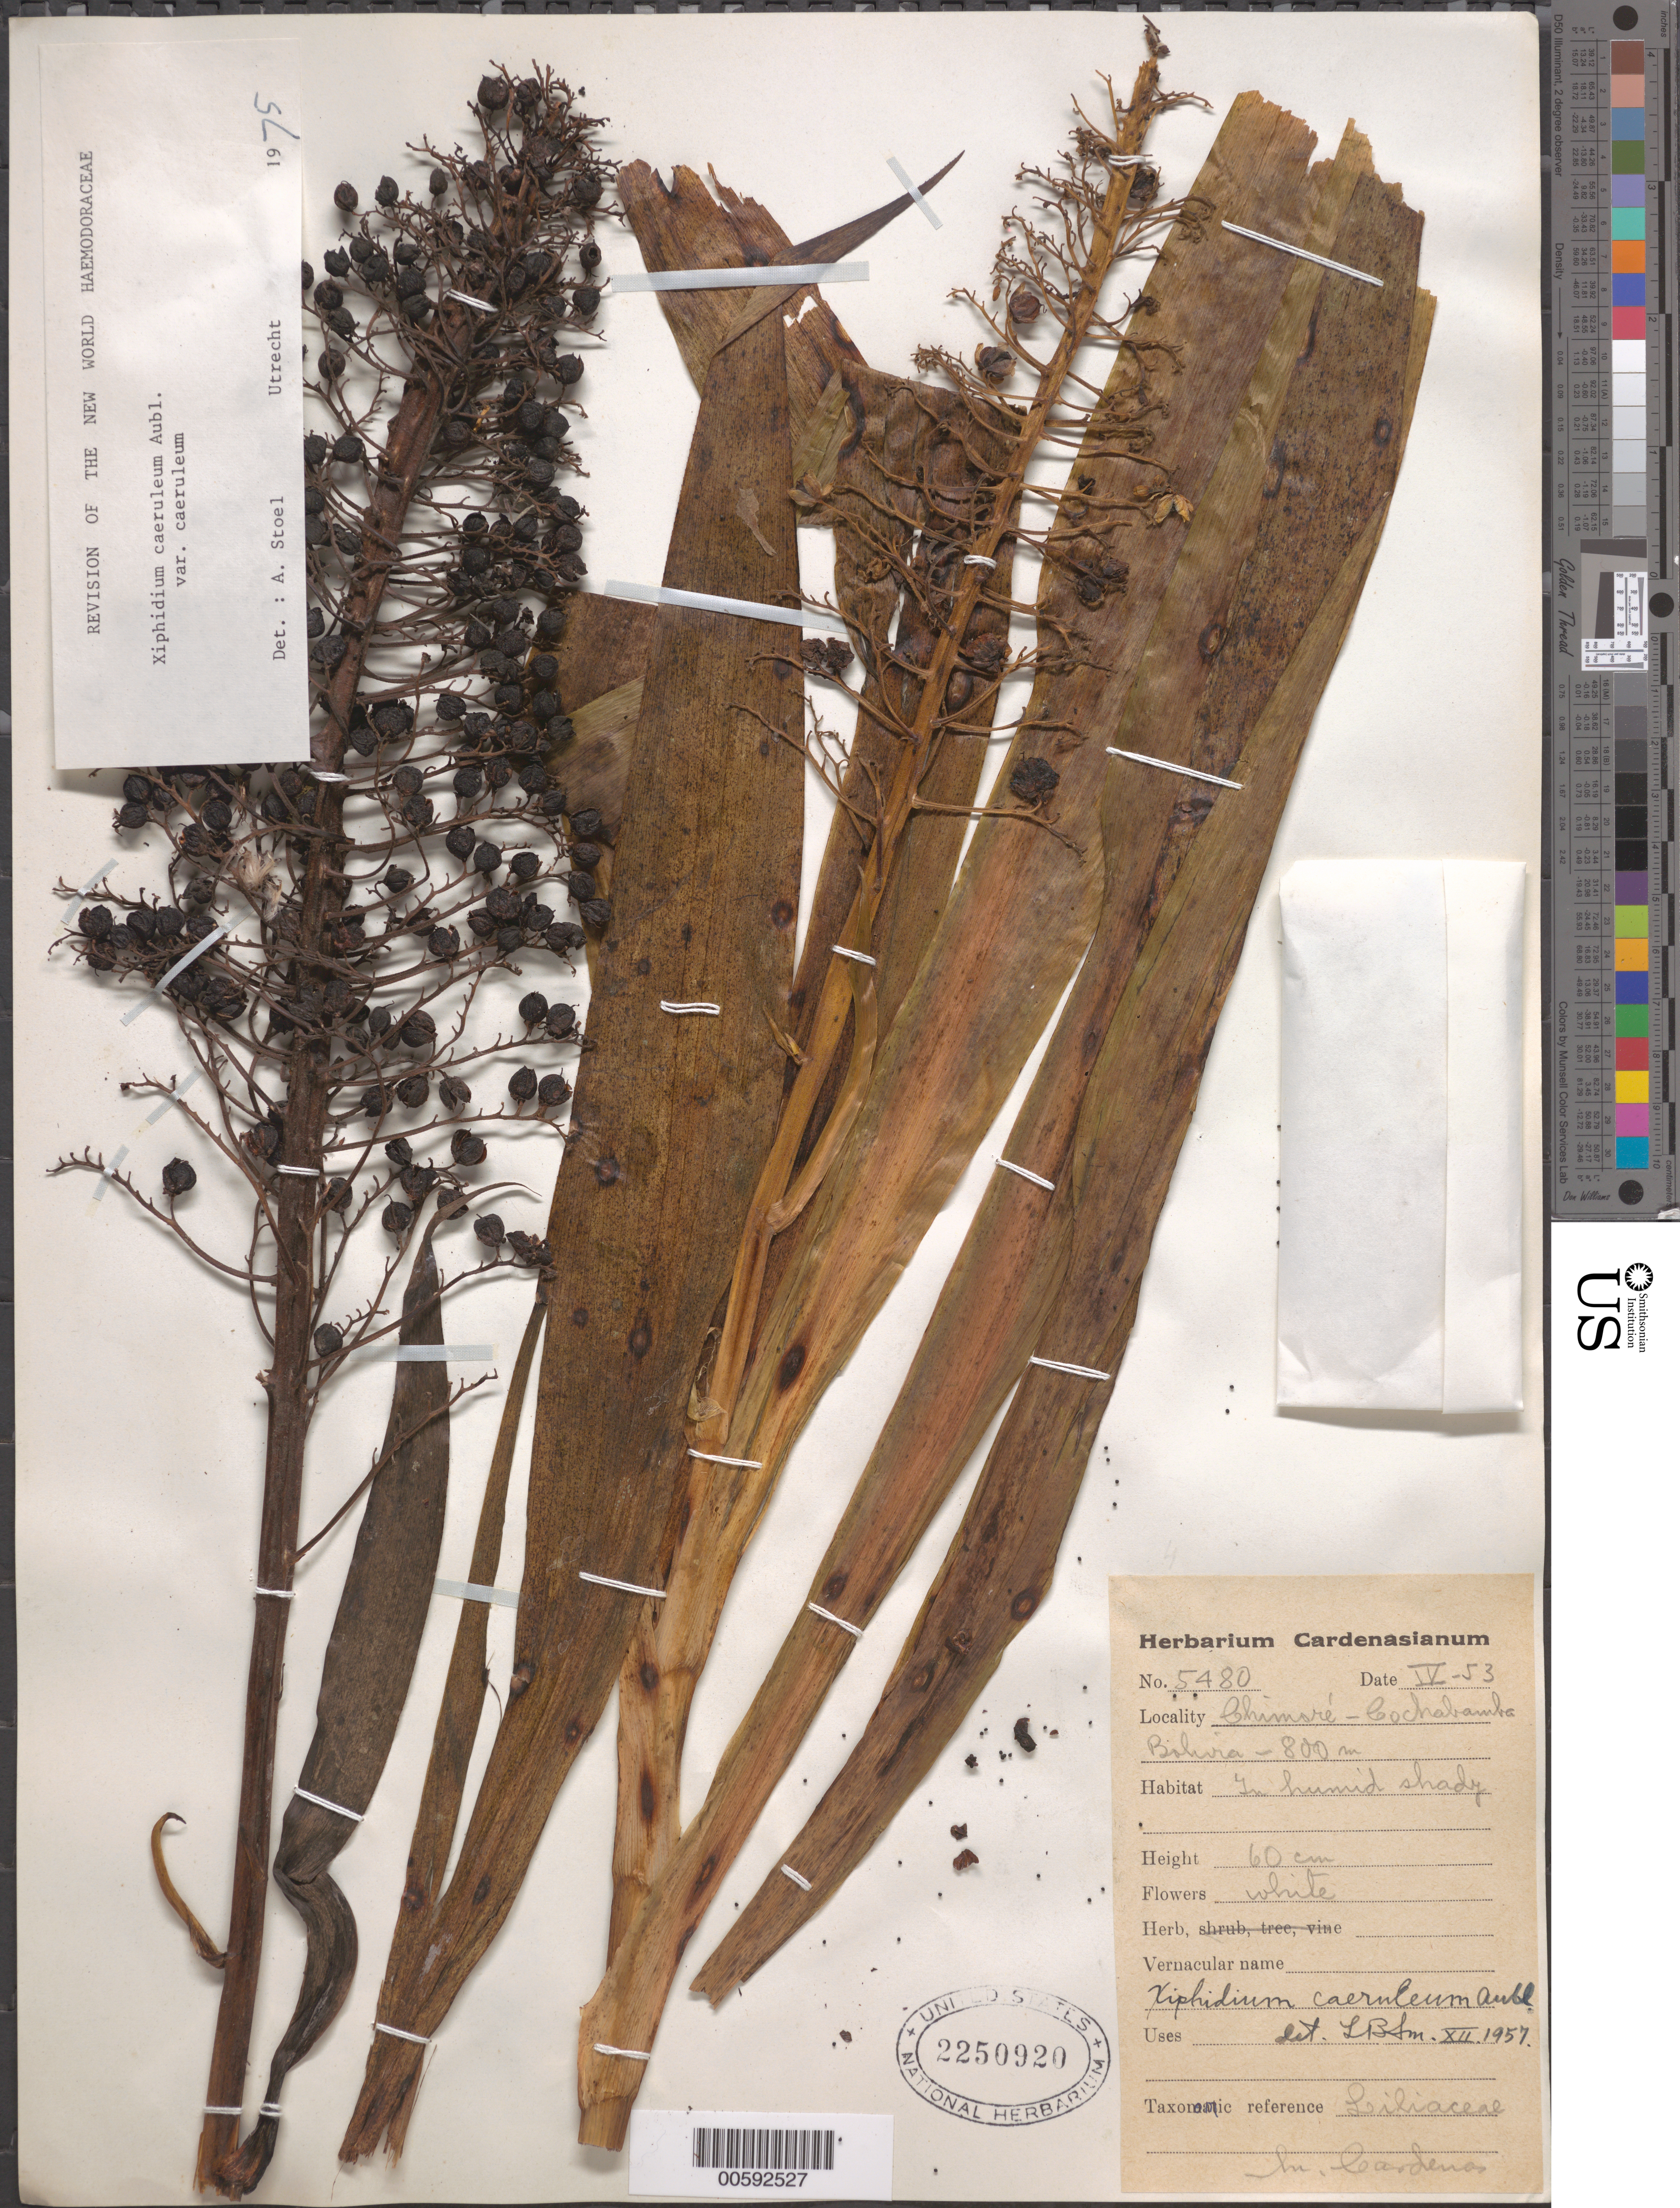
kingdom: Plantae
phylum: Tracheophyta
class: Liliopsida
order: Commelinales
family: Haemodoraceae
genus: Xiphidium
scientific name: Xiphidium caeruleum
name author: Aubl.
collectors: M. Cárdenas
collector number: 5480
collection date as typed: Apr 1953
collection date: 1953-04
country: Bolivia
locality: Chimore - Cochabamba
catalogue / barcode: US 2250920